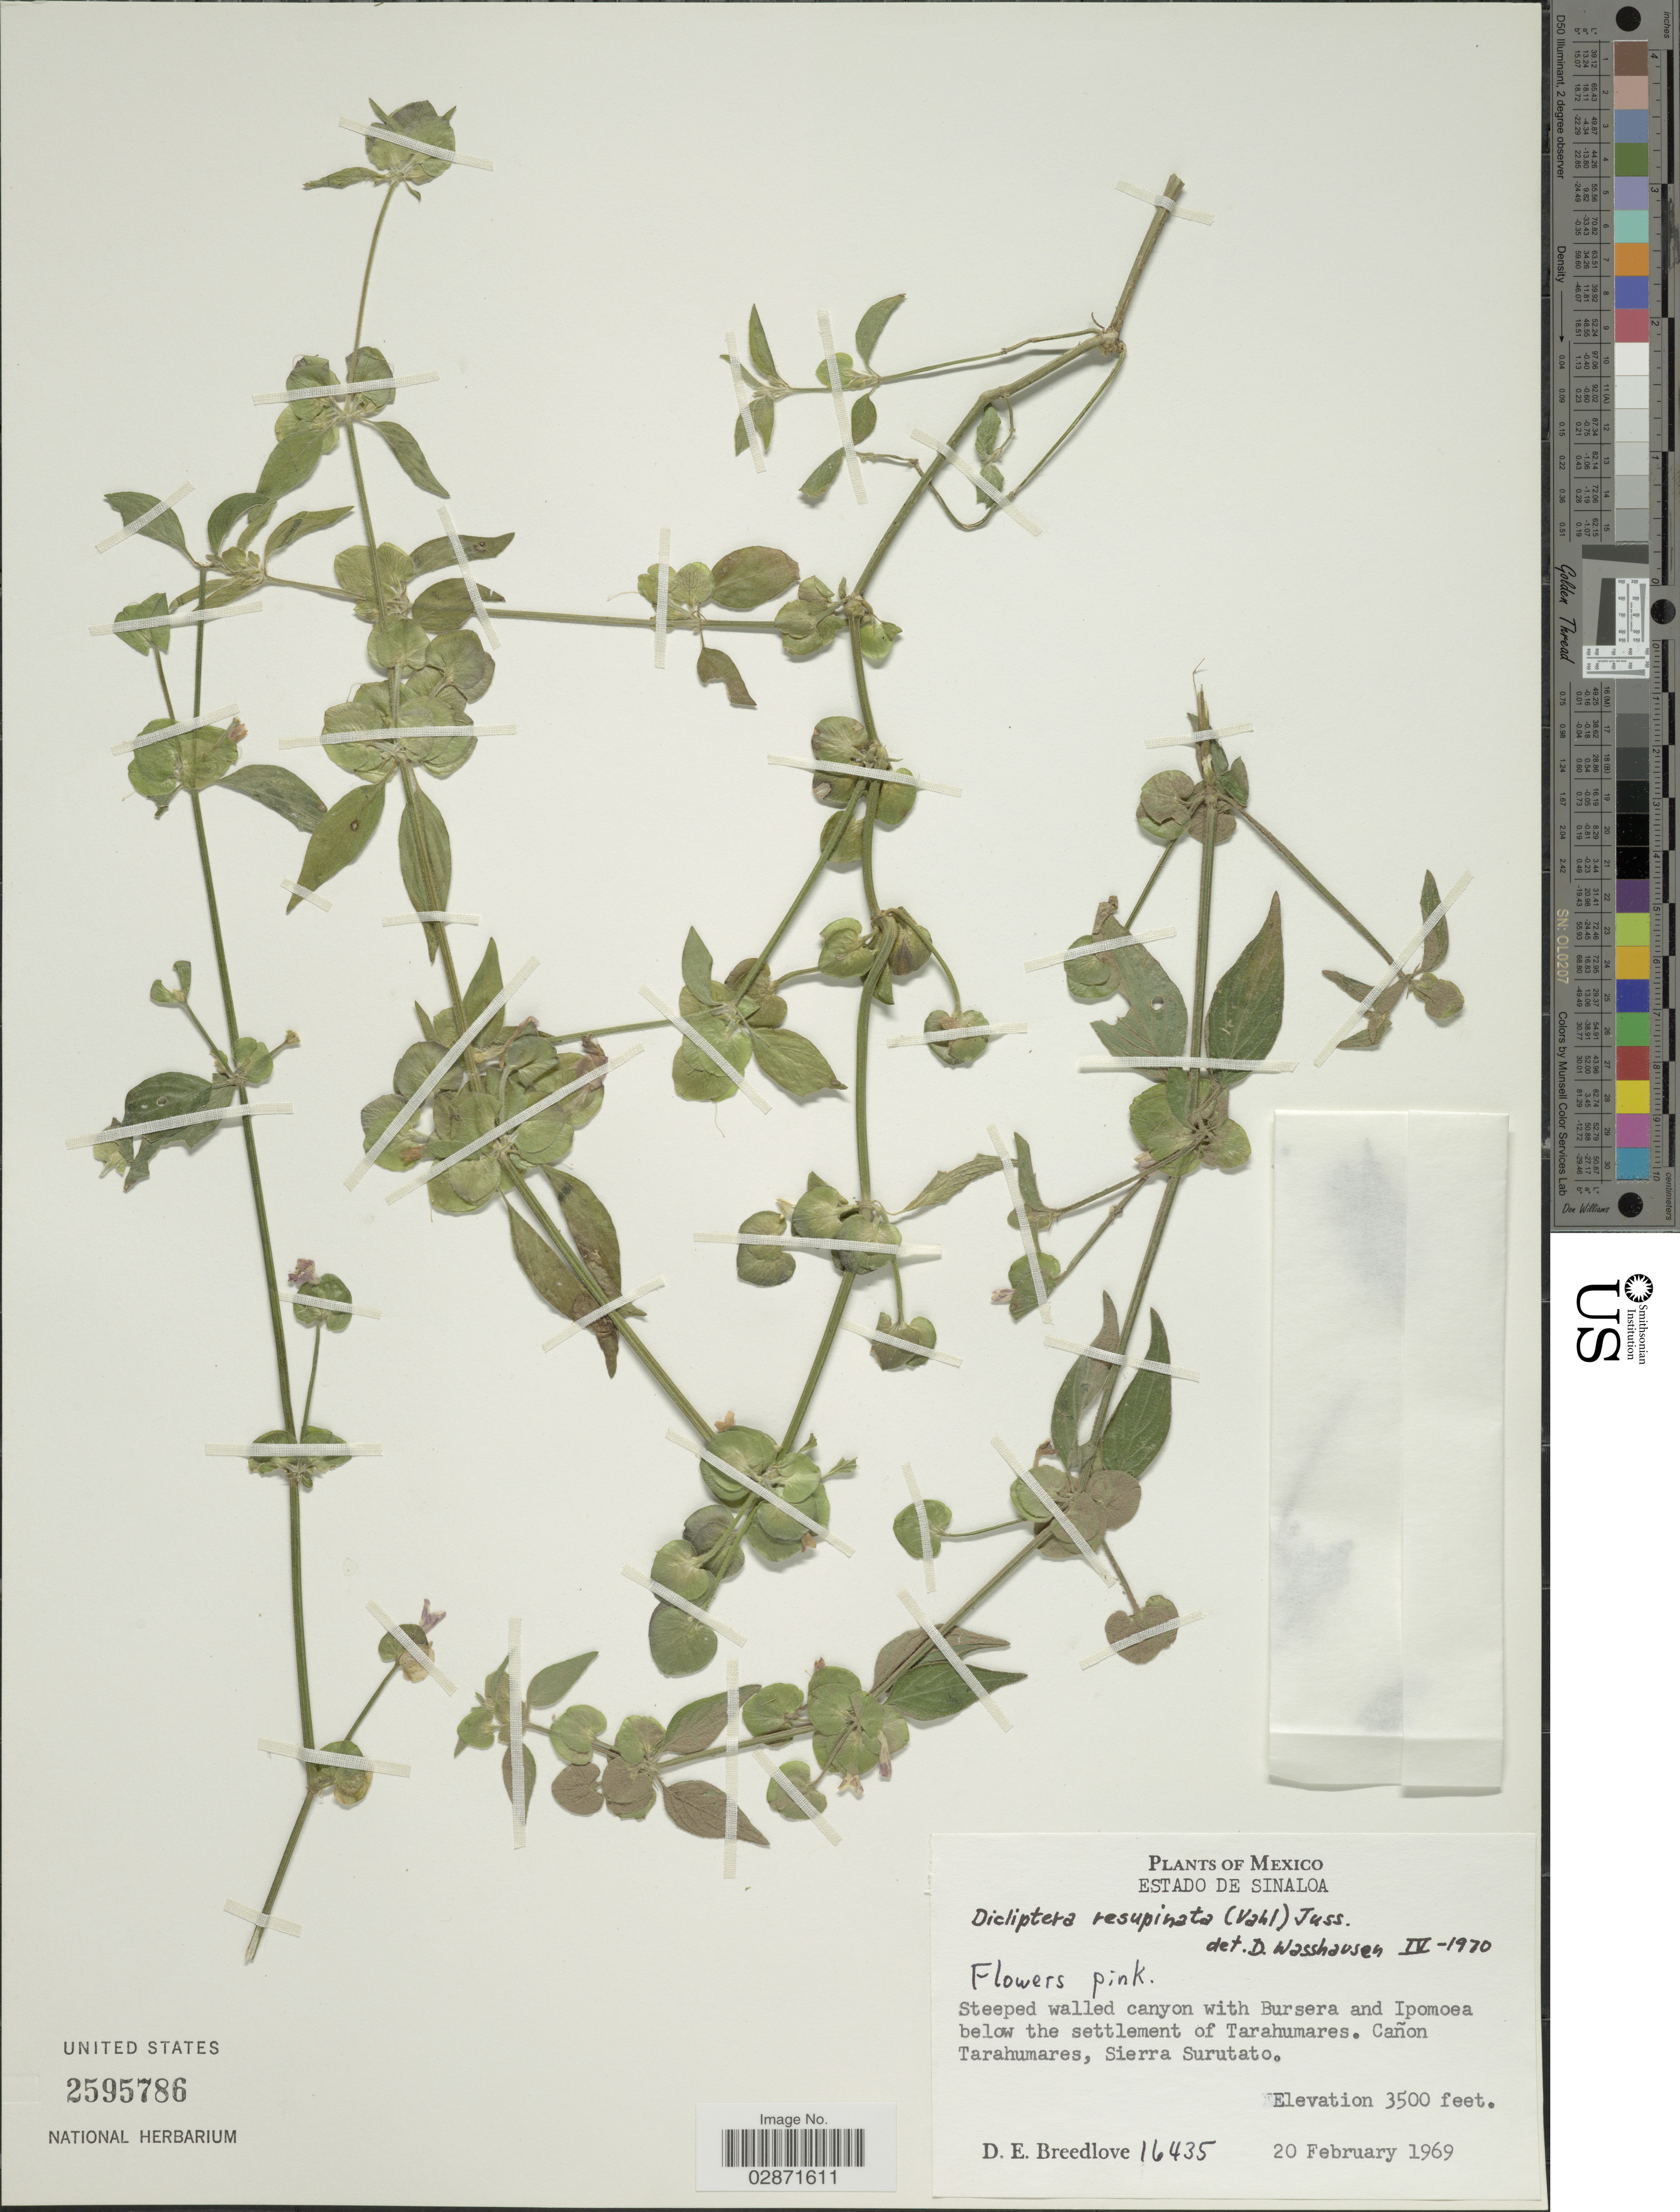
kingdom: Plantae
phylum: Tracheophyta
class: Magnoliopsida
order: Lamiales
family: Acanthaceae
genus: Dicliptera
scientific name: Dicliptera resupinata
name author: (Vahl) Juss.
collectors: D. E. Breedlove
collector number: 16435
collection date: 1969-02-20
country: Mexico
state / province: Sinaloa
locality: Below the settlement of Tarahumares, Cañon Tarahumares, Sierra Surutato.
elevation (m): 1067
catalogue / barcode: US 2595786